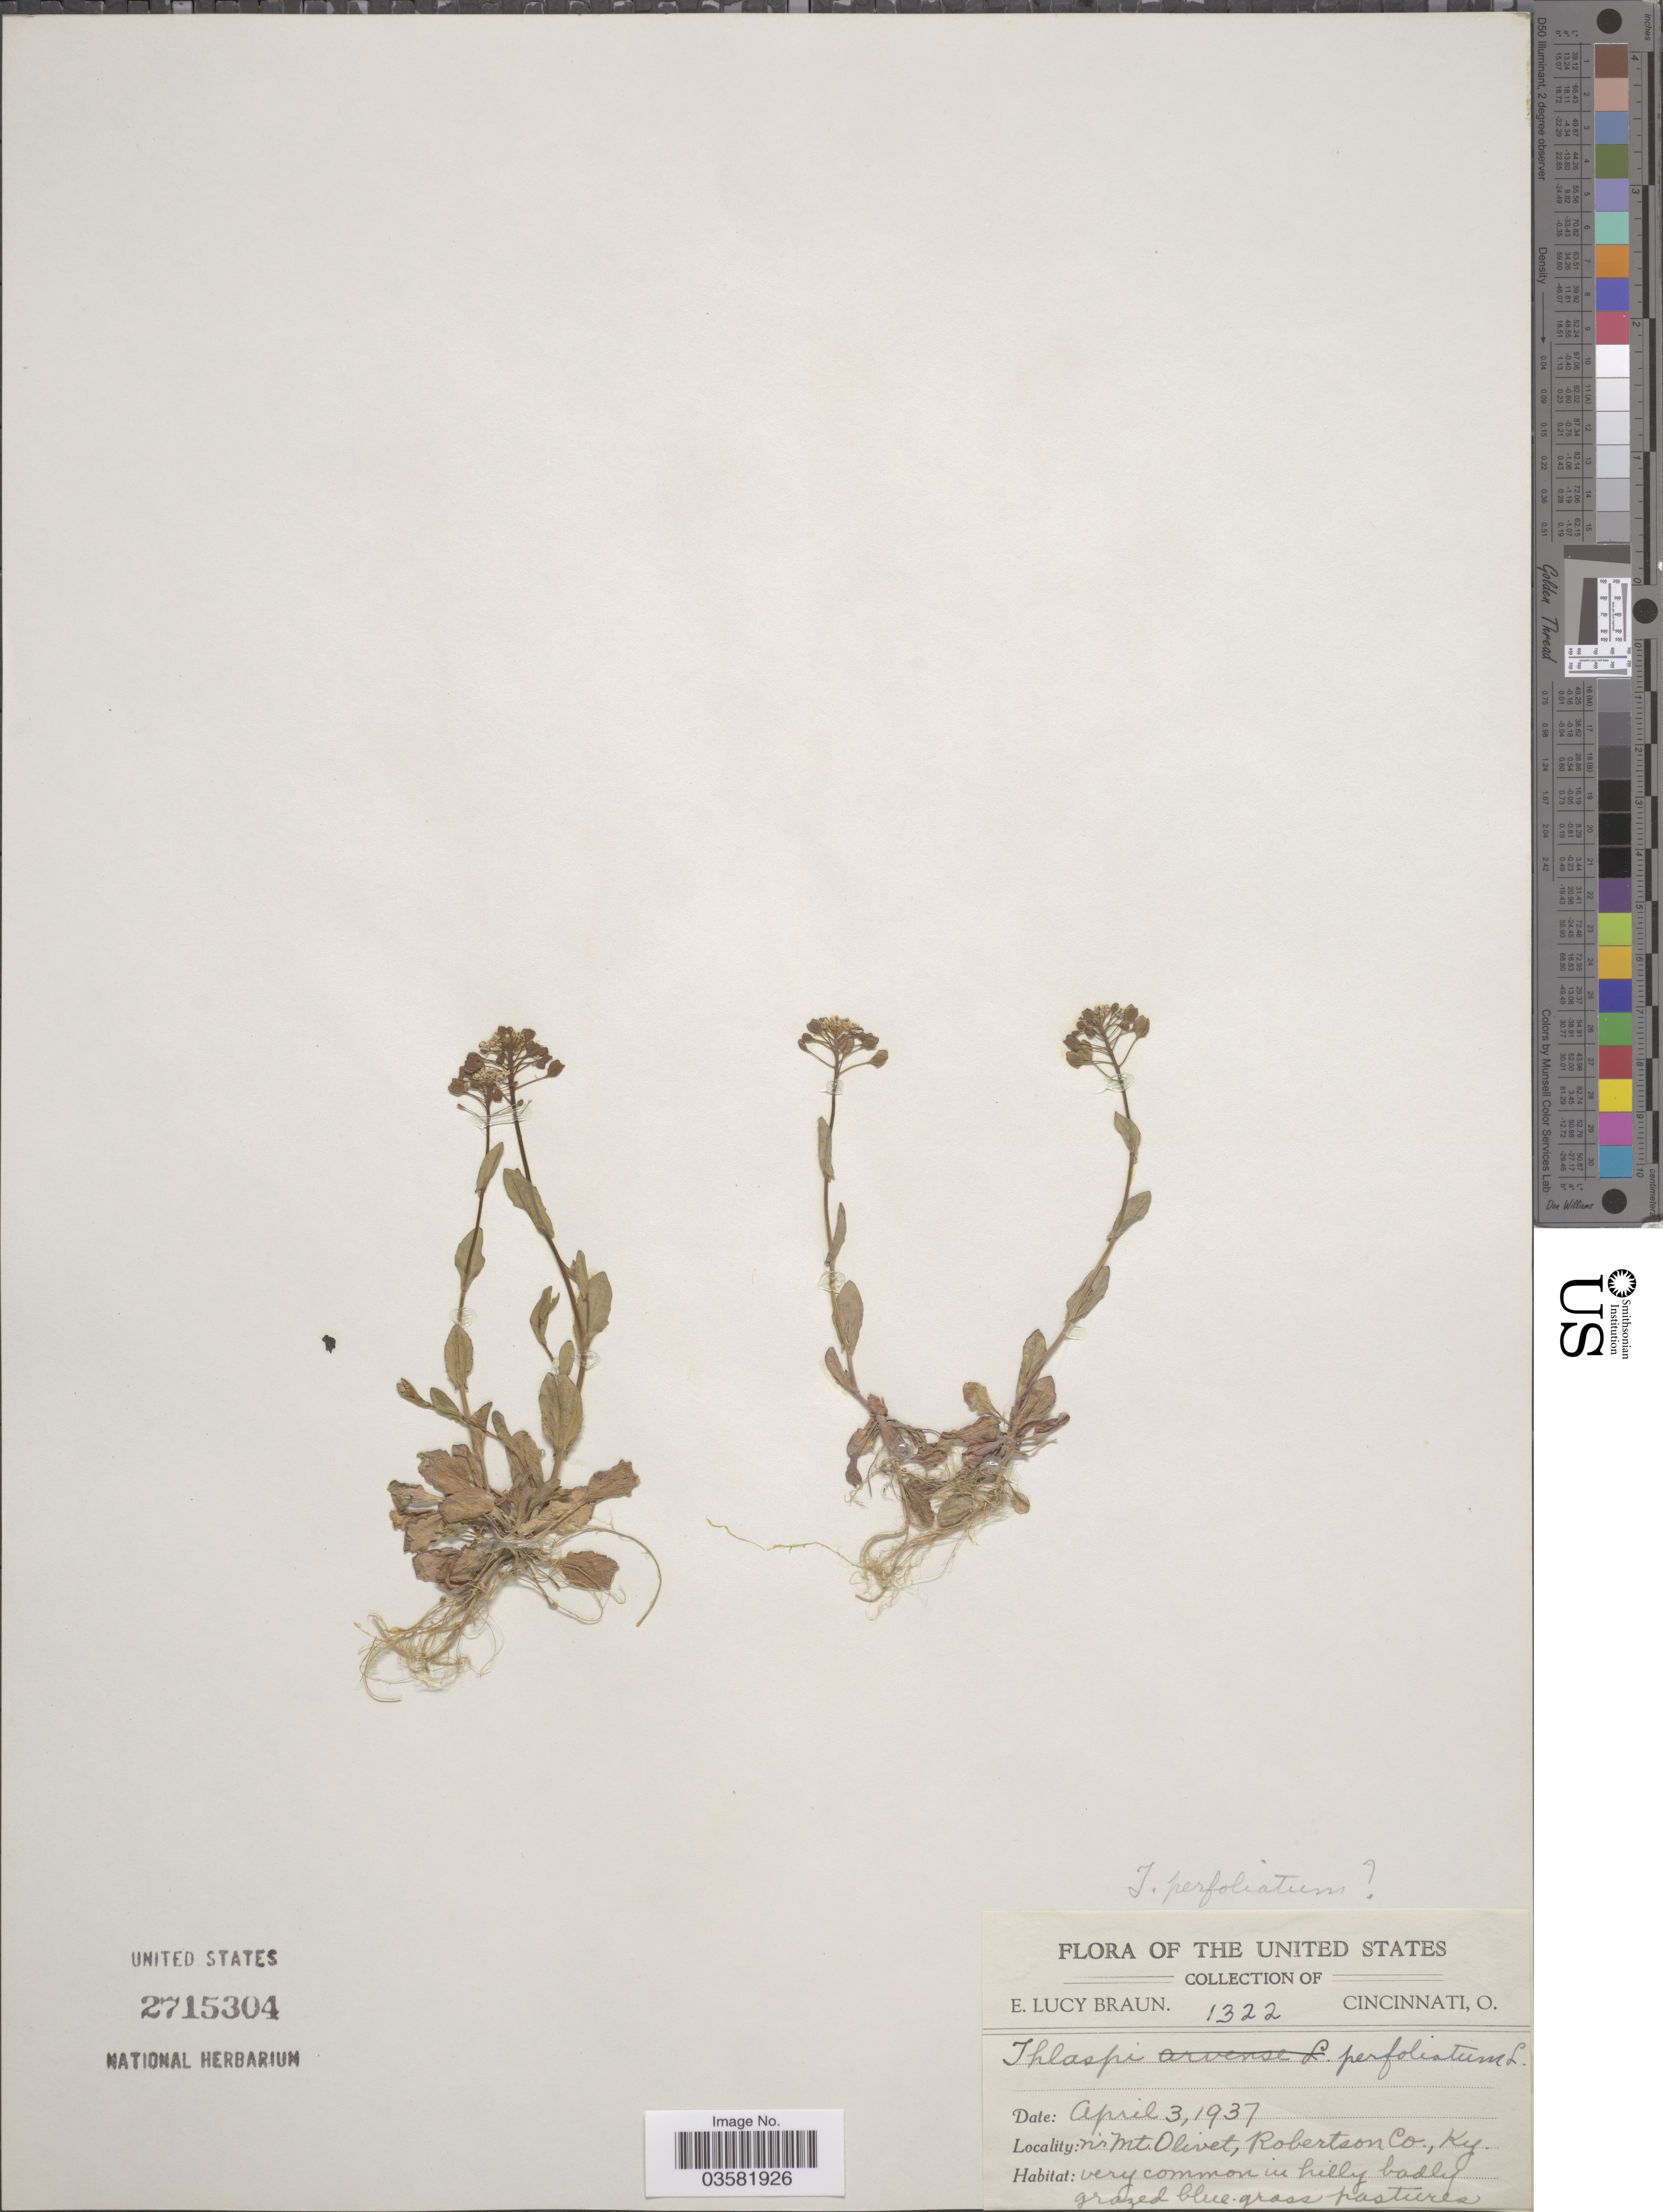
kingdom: Plantae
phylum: Tracheophyta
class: Magnoliopsida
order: Brassicales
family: Brassicaceae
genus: Thlaspi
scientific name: Thlaspi perfoliatum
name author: L.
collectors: E. L. Braun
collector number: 1322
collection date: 1937-04-03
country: United States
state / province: Kentucky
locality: Nr Mt. Olivet, Robertson Co.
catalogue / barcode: US 2715304